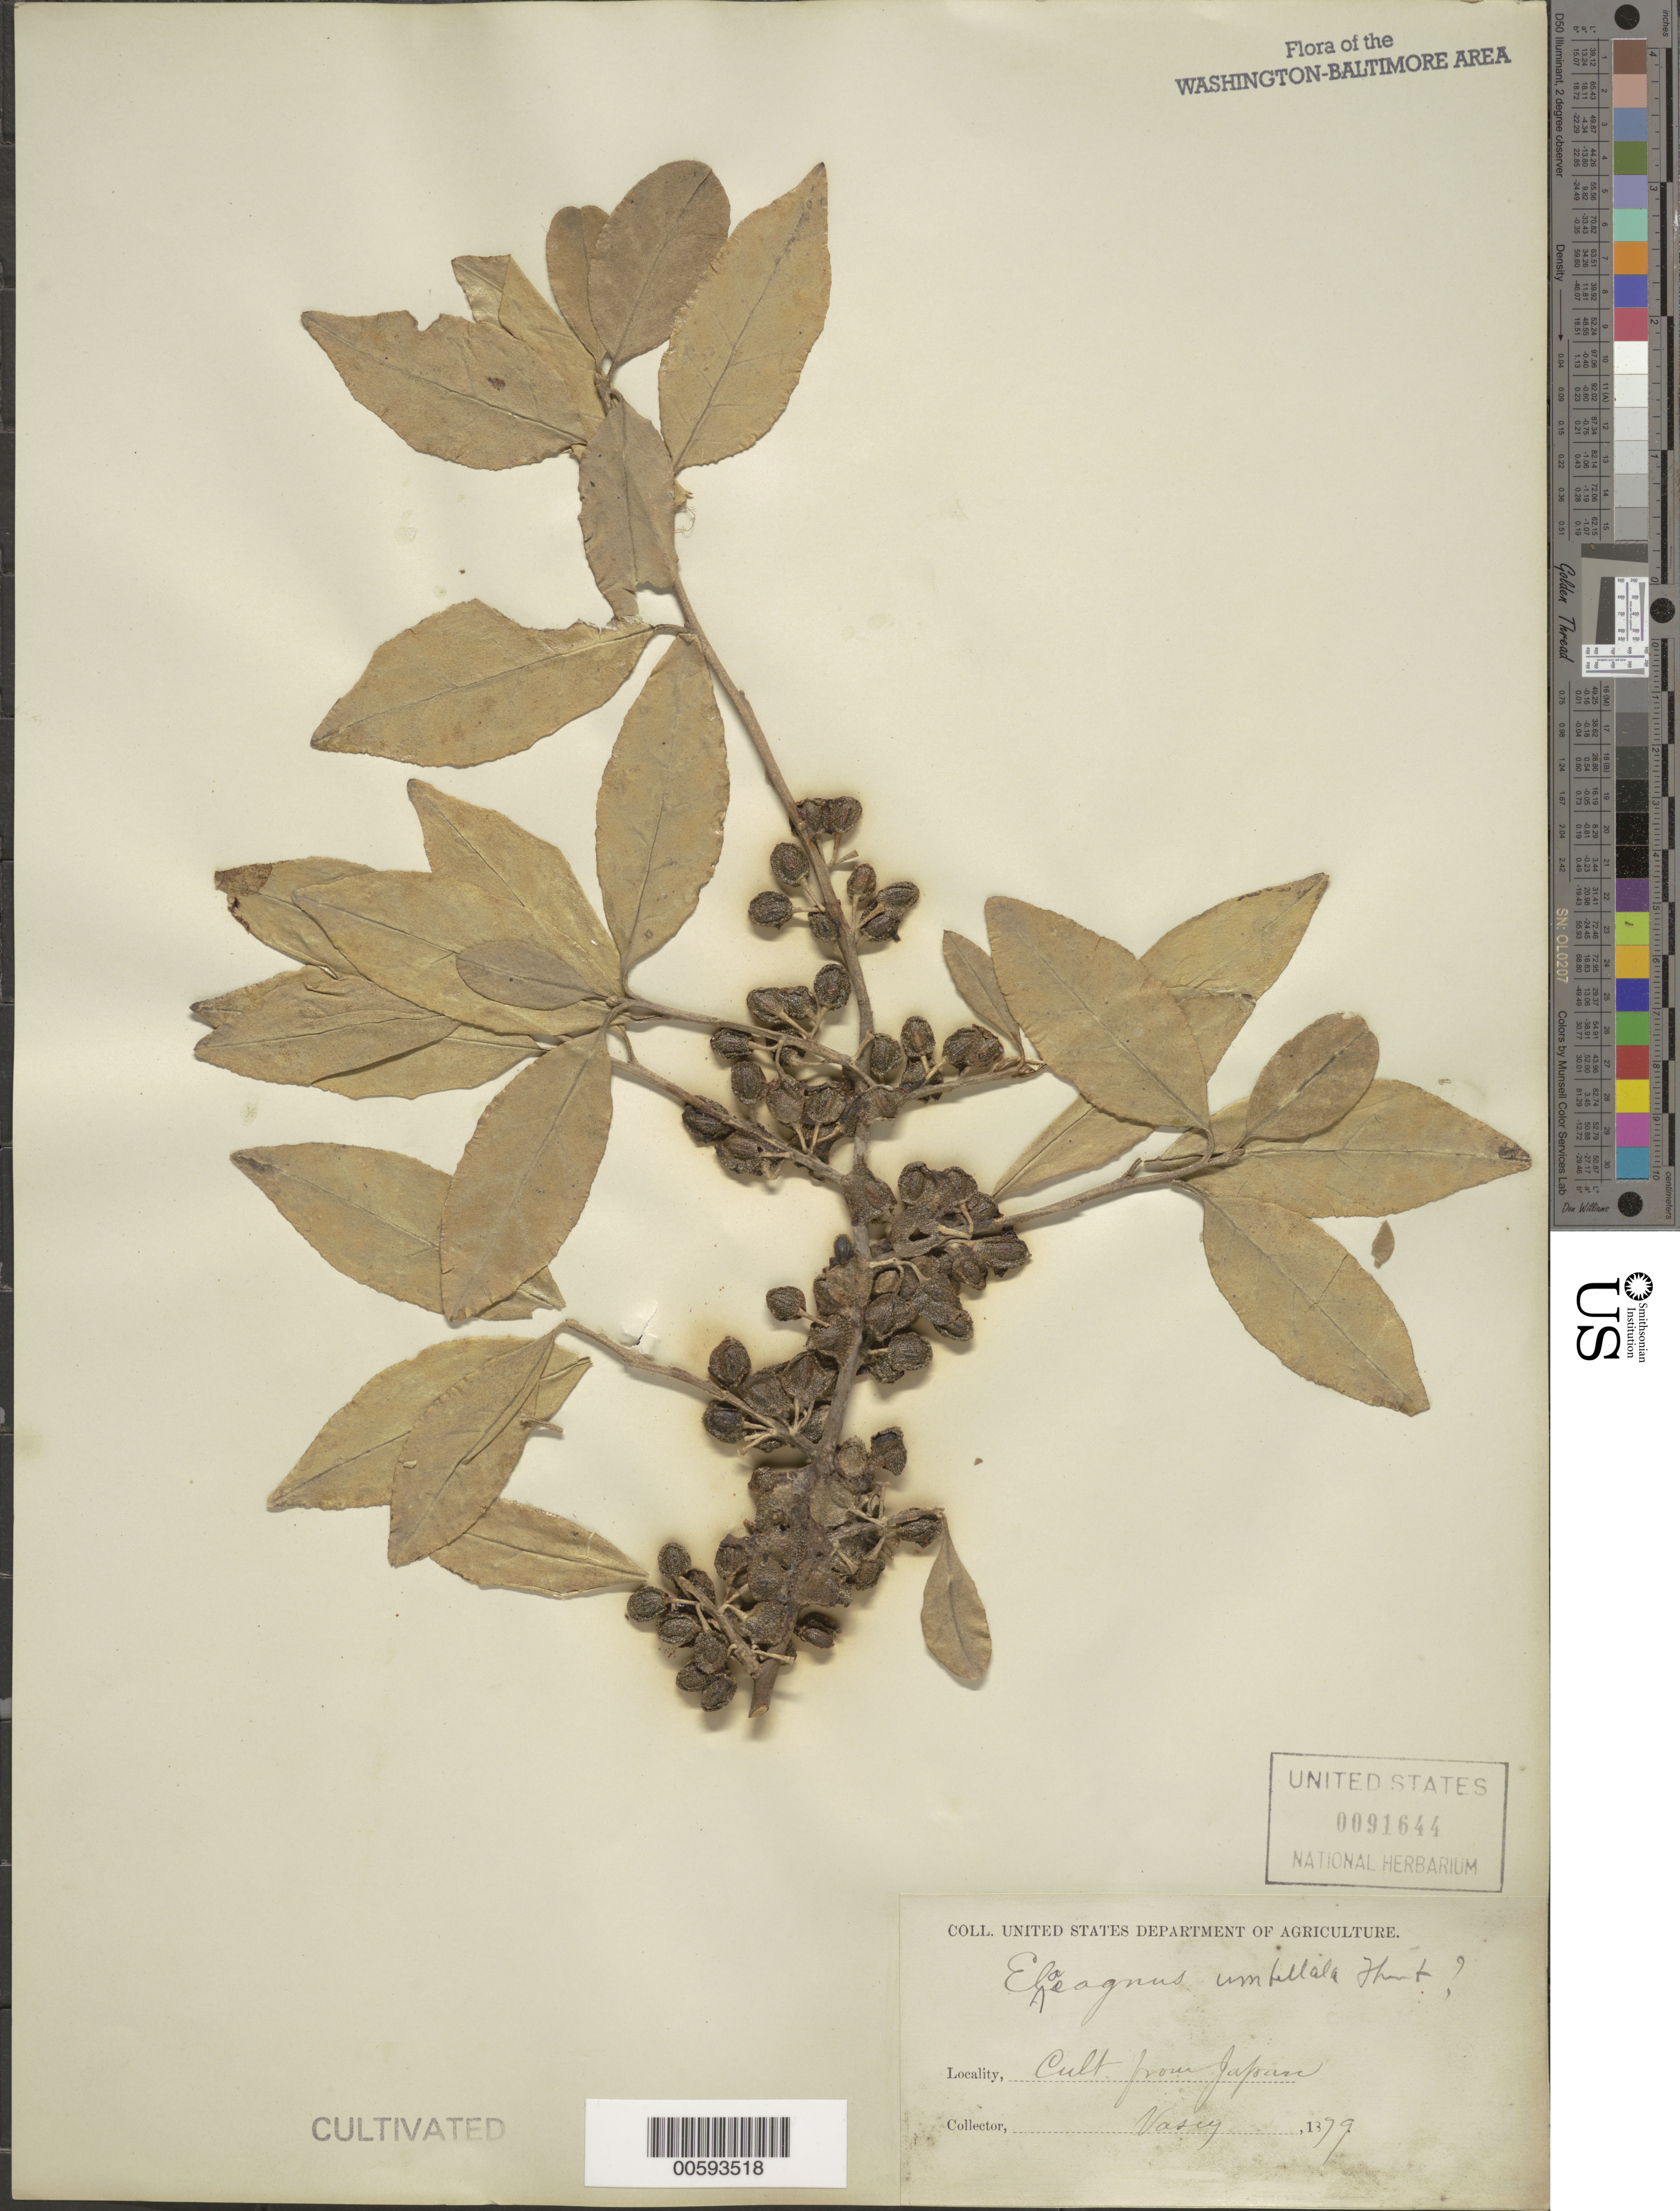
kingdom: Plantae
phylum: Tracheophyta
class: Magnoliopsida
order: Rosales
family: Elaeagnaceae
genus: Elaeagnus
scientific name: Elaeagnus umbellata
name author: Thunb.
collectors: G. Vasey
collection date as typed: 1879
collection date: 1879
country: United States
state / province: District of Columbia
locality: Department of Agriculture, originally from Japan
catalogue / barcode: US 91644